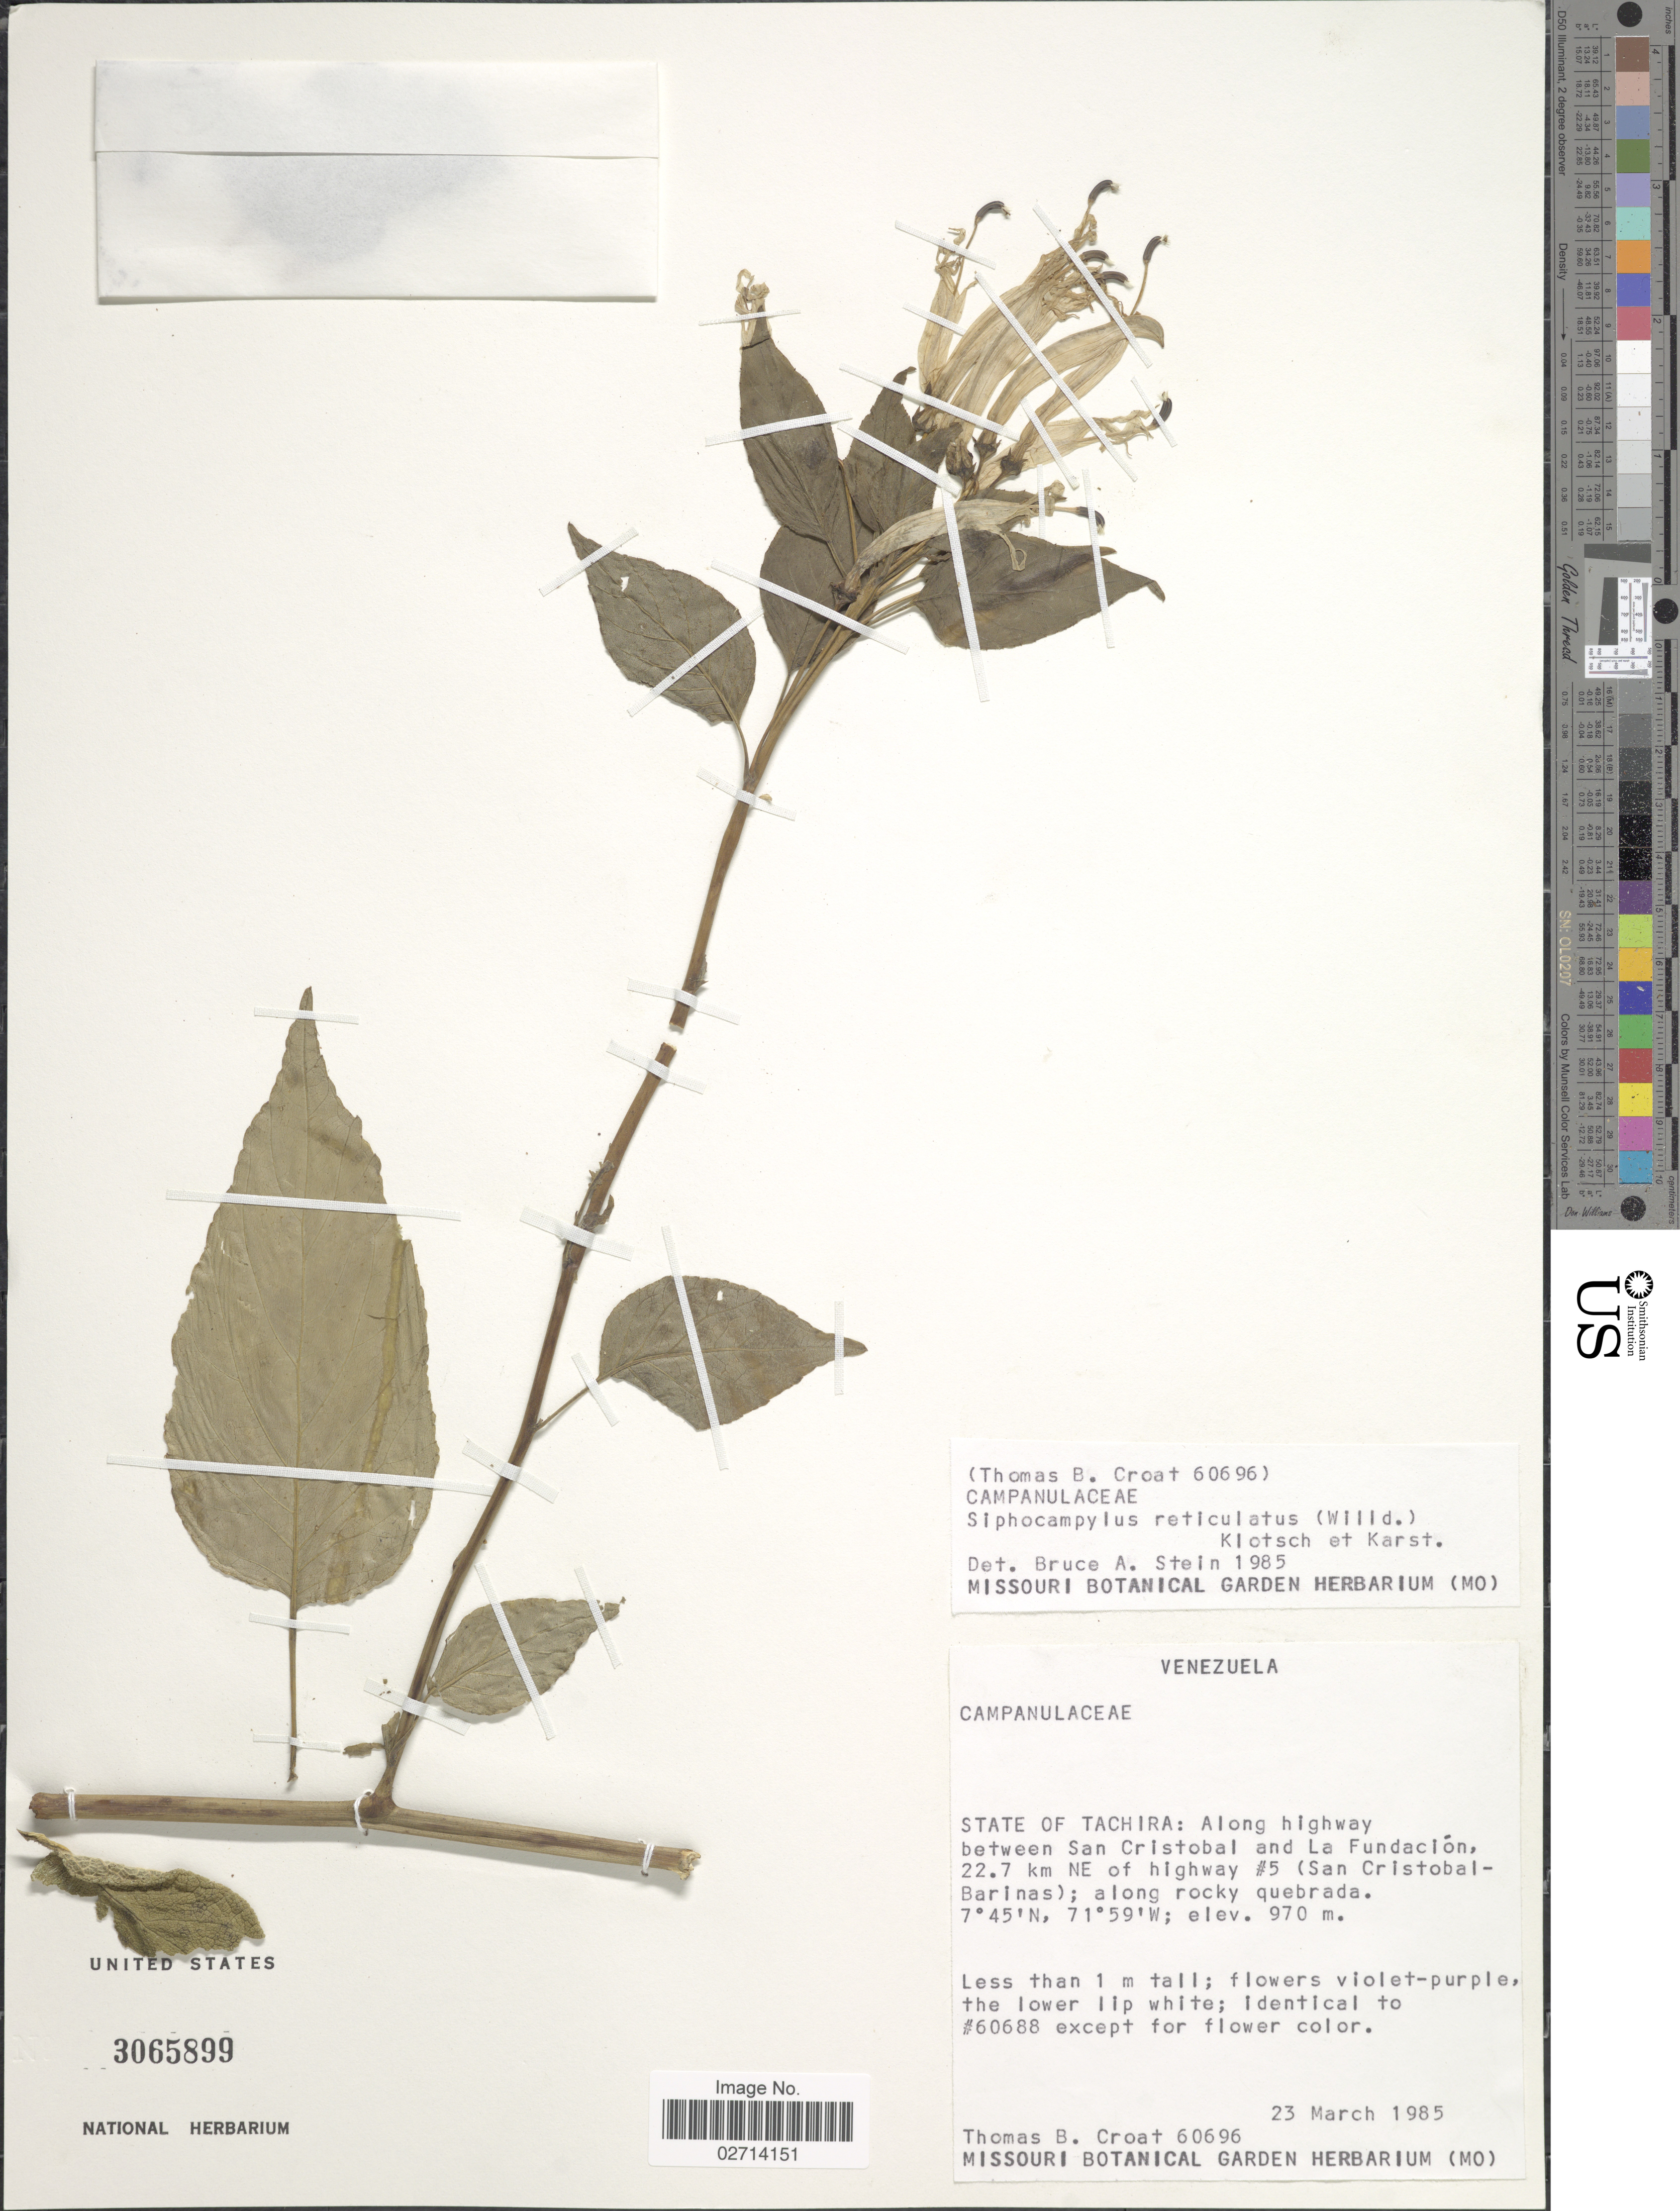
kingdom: Plantae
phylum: Tracheophyta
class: Magnoliopsida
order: Asterales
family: Campanulaceae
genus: Siphocampylus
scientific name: Siphocampylus reticulatus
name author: (Willd. ex Schult. & Roem.) Klotzsch & H. Karst. ex Vatke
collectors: T. B. Croat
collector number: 60696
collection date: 1985-03-23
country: Venezuela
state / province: Tachira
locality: Along highway between San Cristobal and La Fundacion, 22.7 km NE of highway #5 (San Cristobal-Barinas); along rocky headquarters.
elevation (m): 970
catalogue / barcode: US 3065899